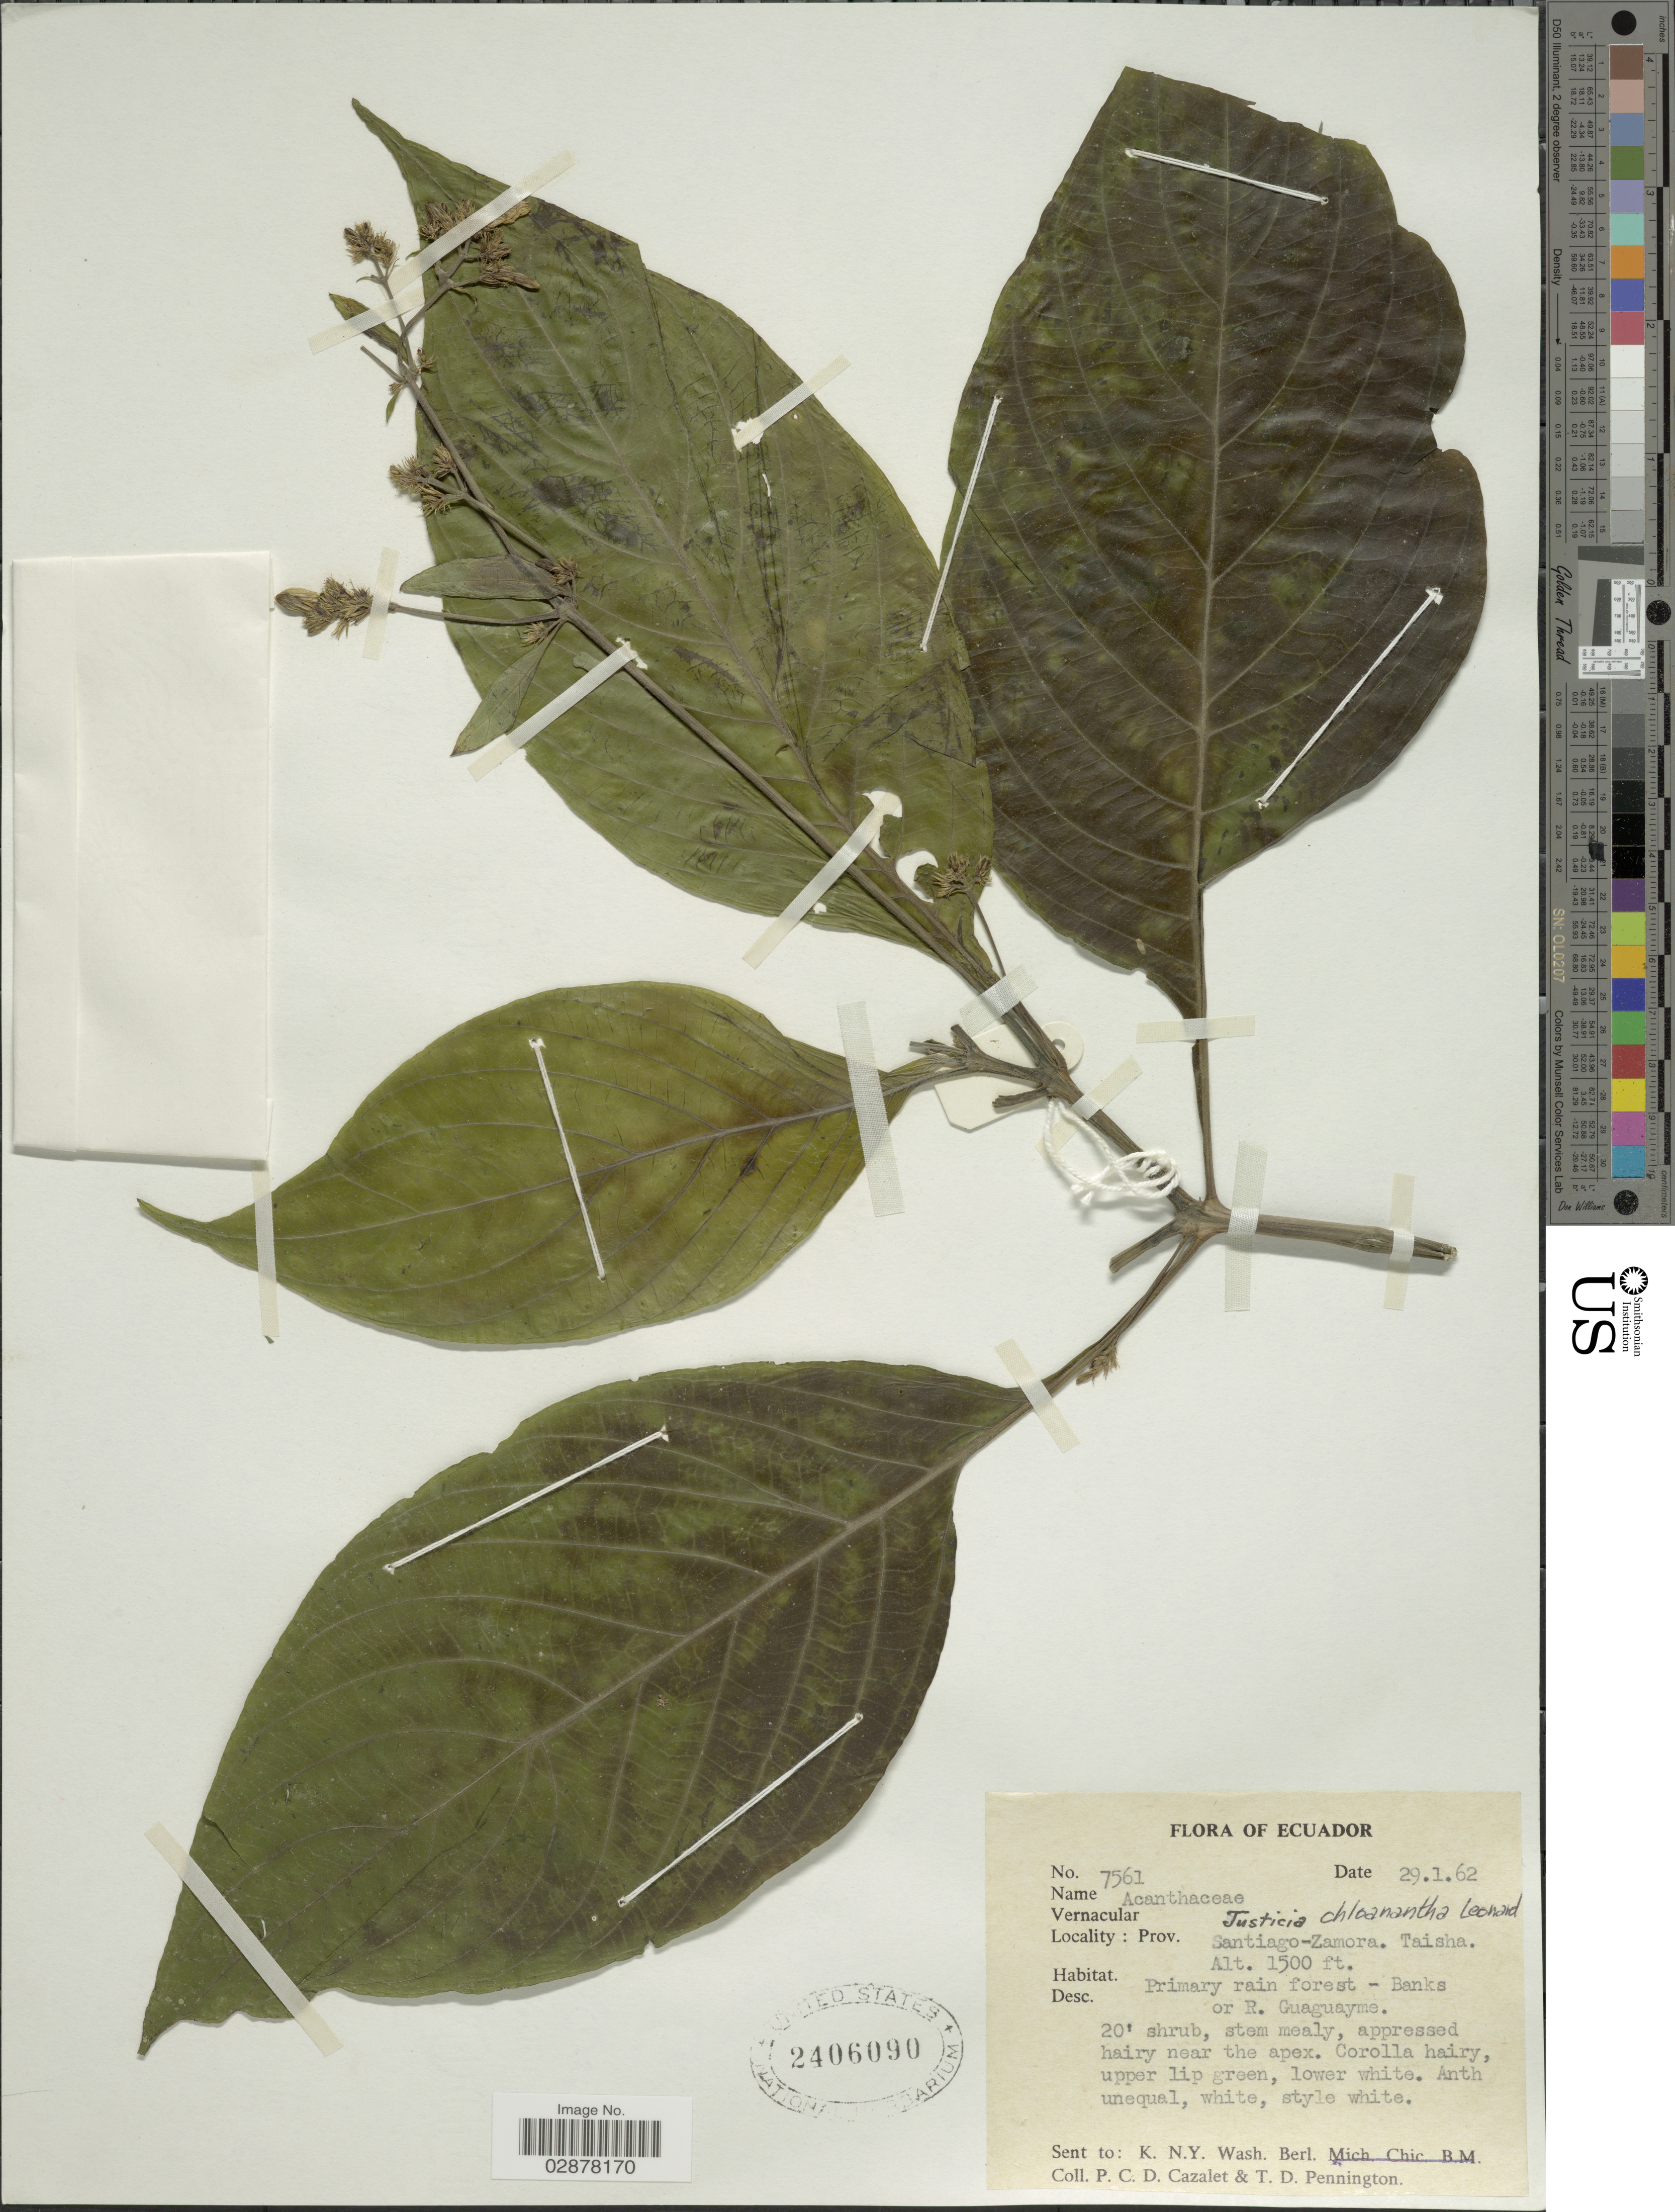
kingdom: Plantae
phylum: Tracheophyta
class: Magnoliopsida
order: Lamiales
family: Acanthaceae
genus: Justicia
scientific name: Justicia chloanantha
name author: Leonard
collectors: P. C. D. Cazalet & T. D. Pennington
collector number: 7561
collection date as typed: Transcribed d/m/y: 29/1/62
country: Ecuador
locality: Santiago-Zamora, Taisha.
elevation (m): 457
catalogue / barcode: US 2406090